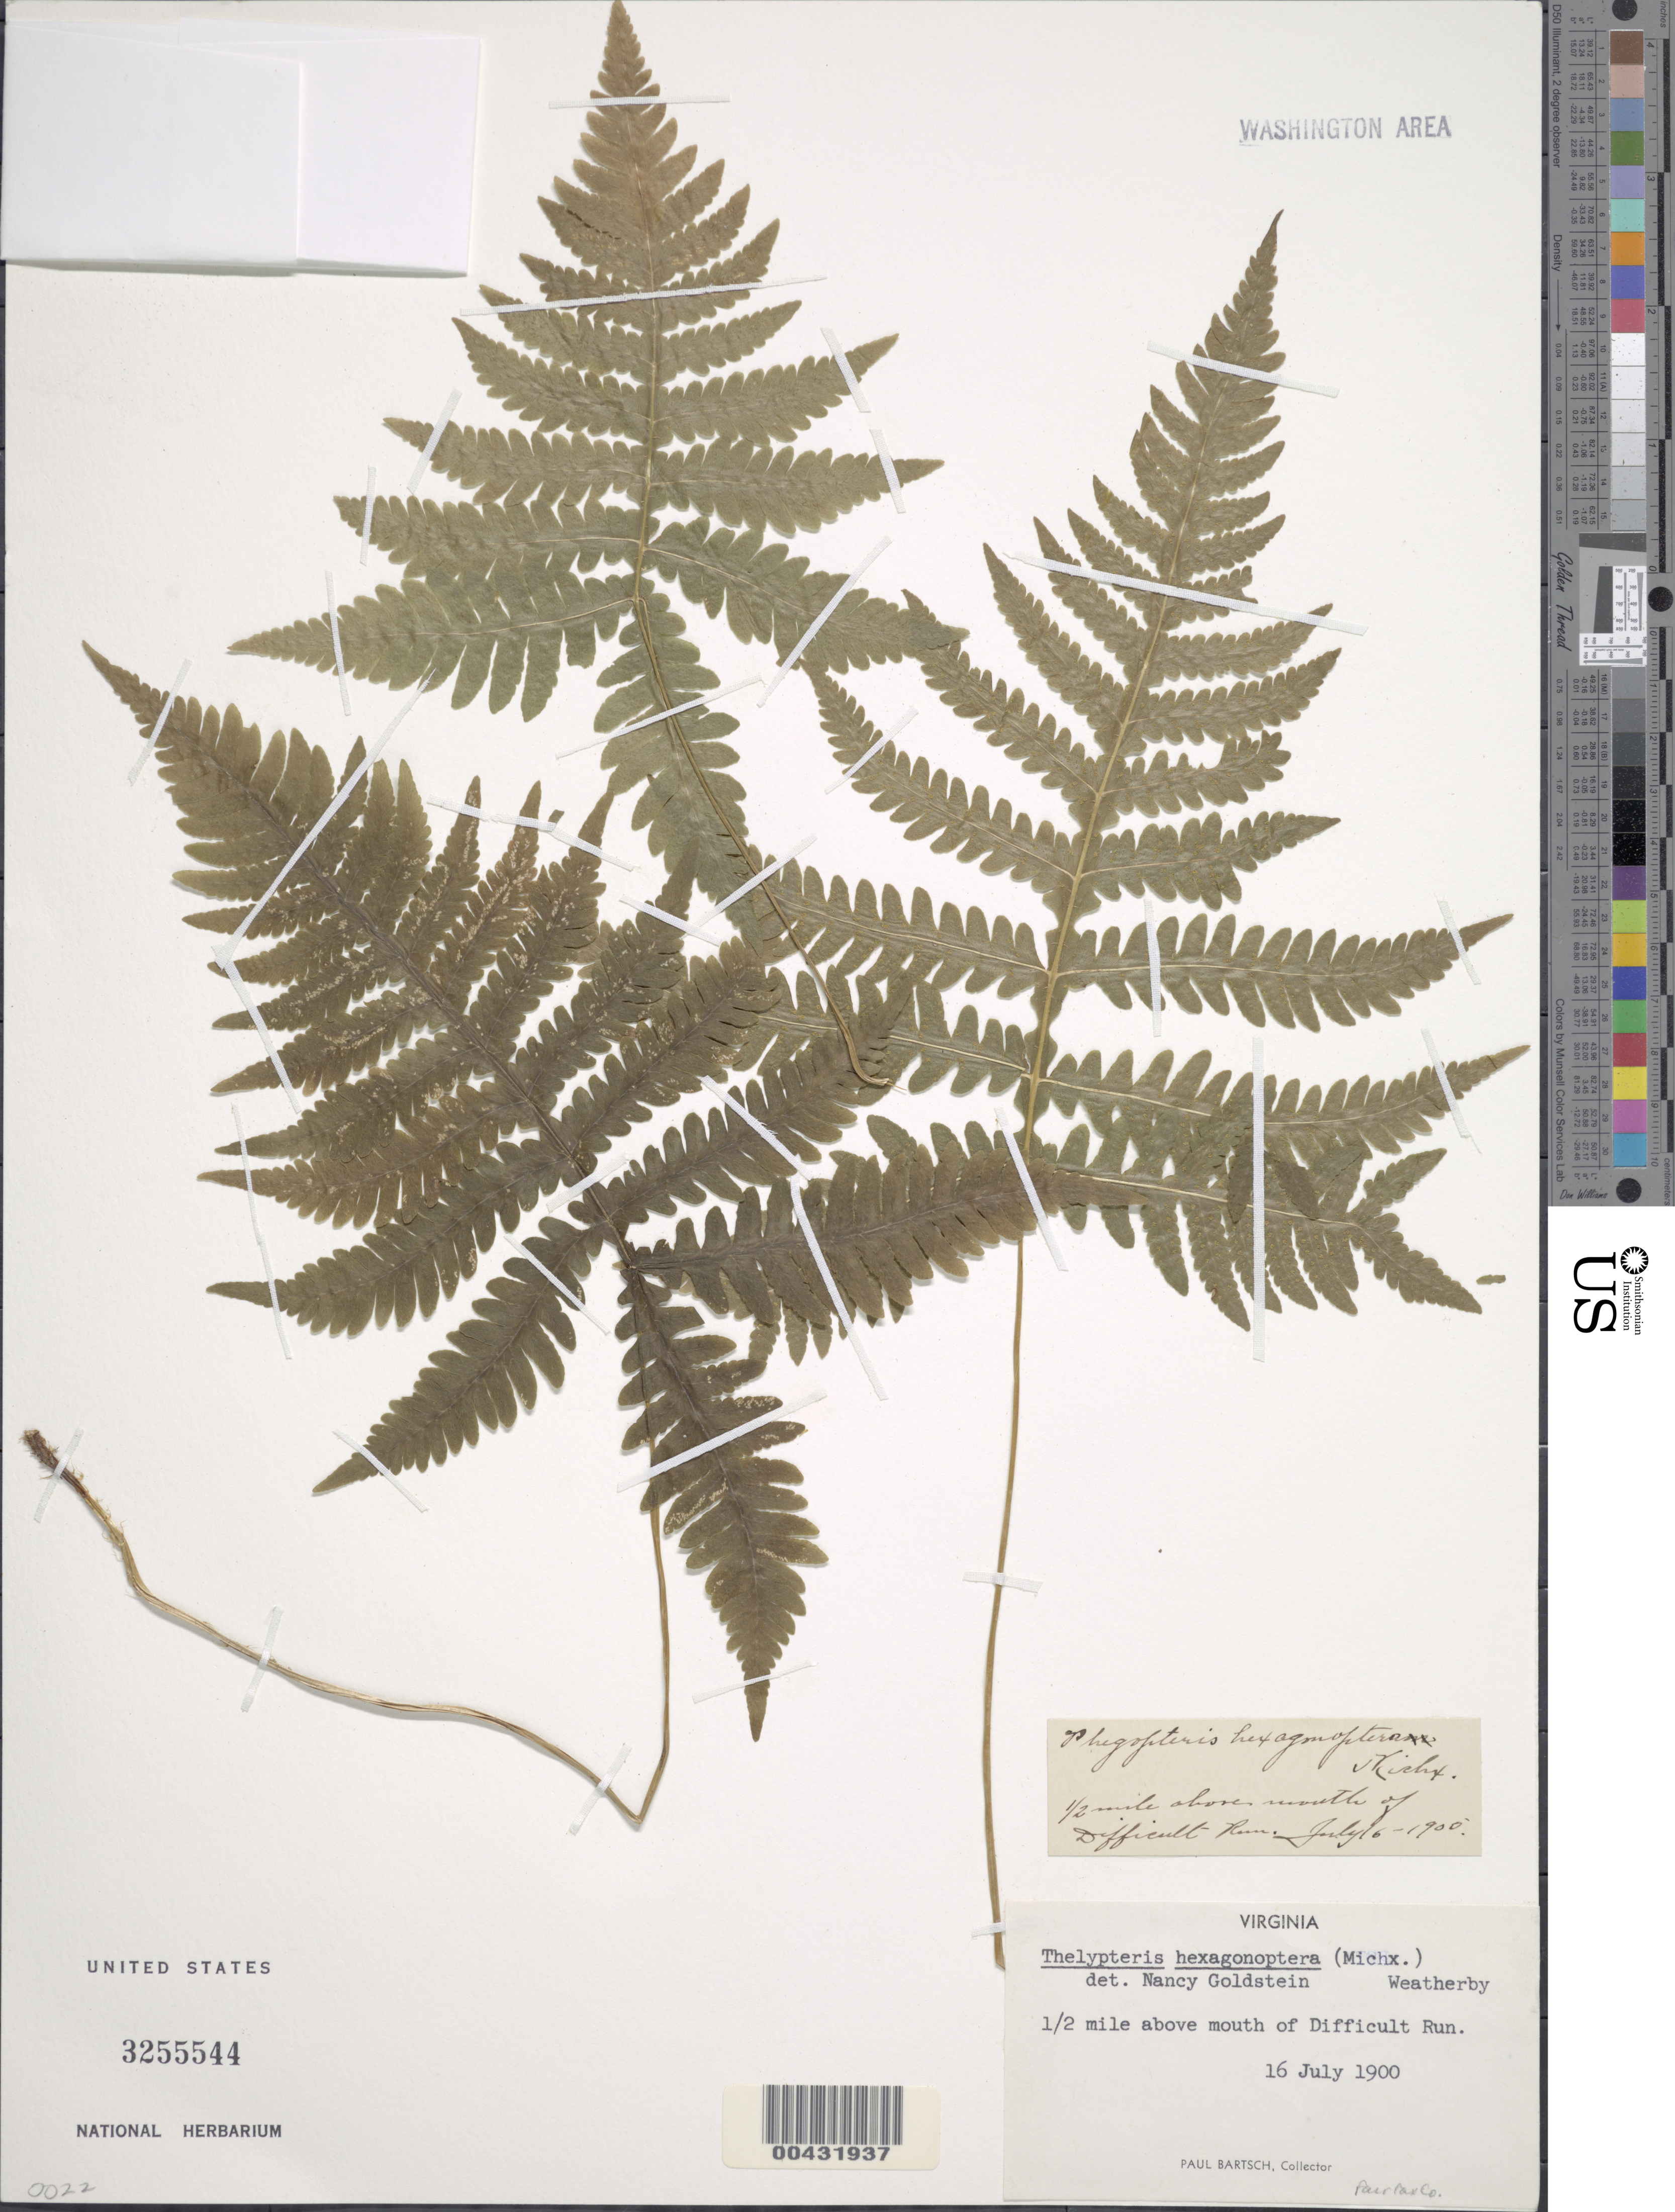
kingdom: Plantae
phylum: Tracheophyta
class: Polypodiopsida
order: Polypodiales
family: Thelypteridaceae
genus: Phegopteris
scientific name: Phegopteris hexagonoptera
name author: (Michx.) Fée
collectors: P. Bartsch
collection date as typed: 16 Jul 1900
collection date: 1900-07-16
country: United States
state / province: Virginia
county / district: Fairfax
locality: Difficult Run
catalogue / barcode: US 3255544